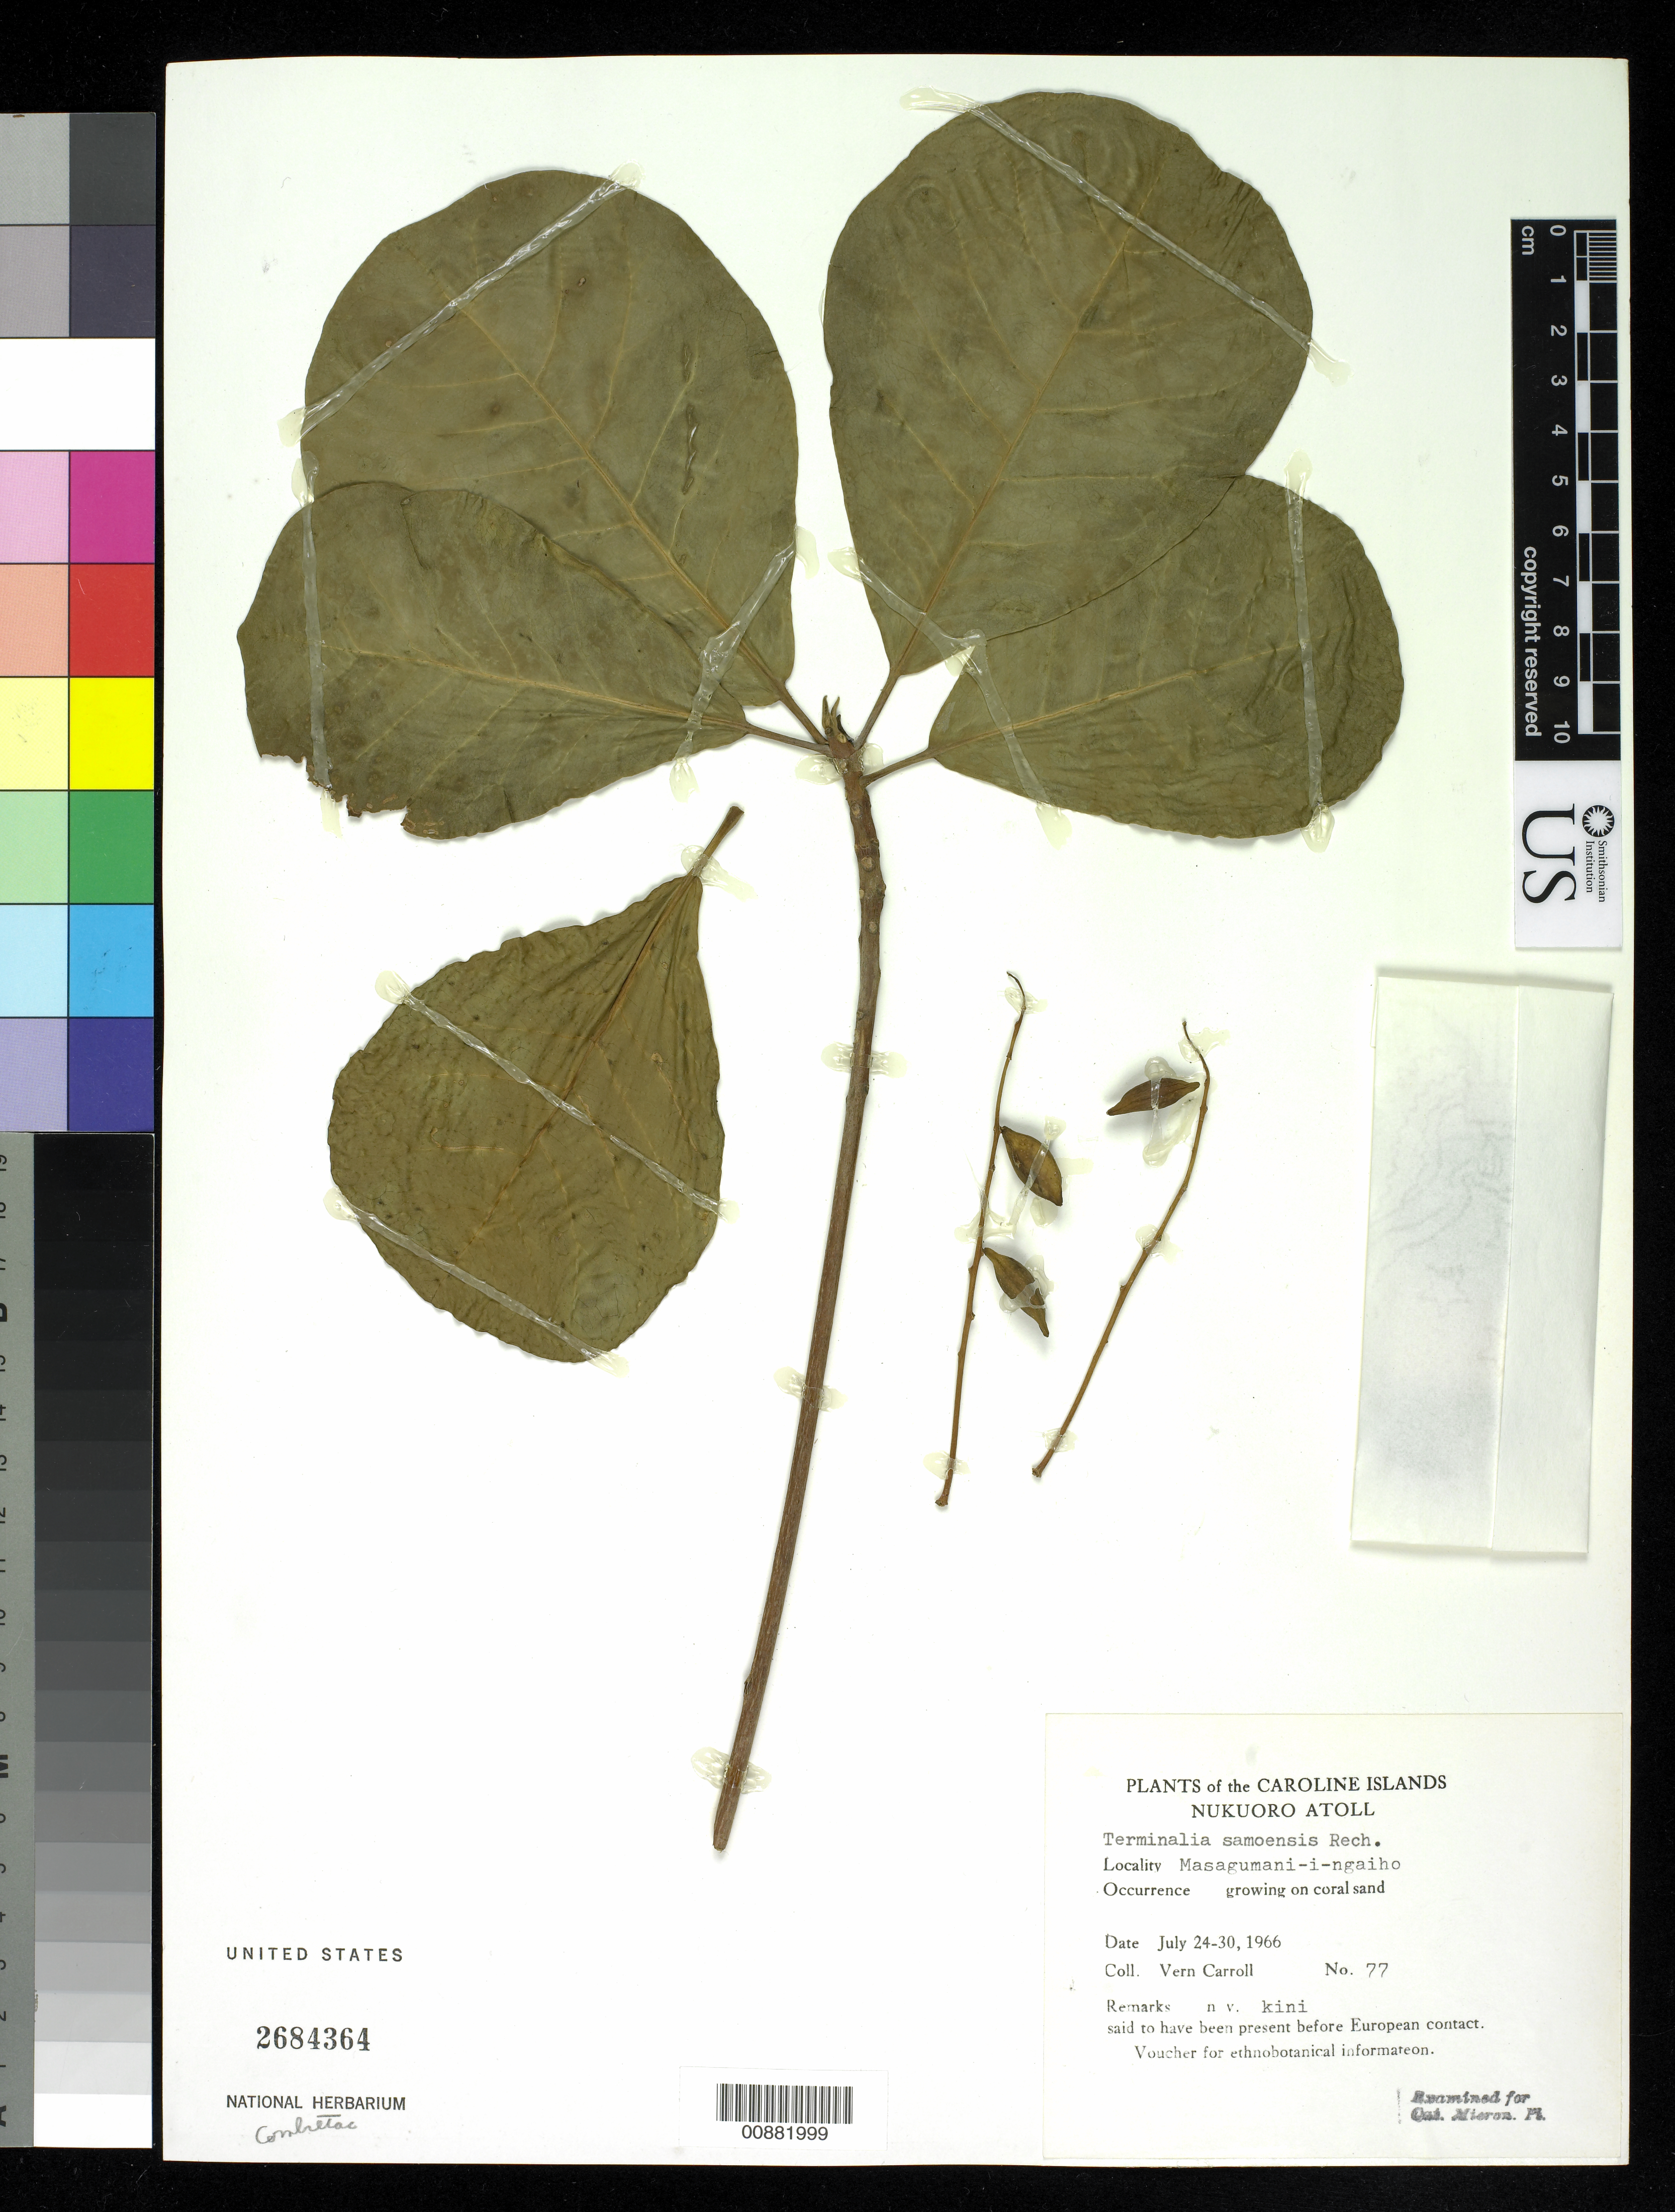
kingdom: Plantae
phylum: Tracheophyta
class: Magnoliopsida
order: Myrtales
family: Combretaceae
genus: Terminalia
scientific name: Terminalia samoensis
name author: Rech.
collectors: V. Carroll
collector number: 77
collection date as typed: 24 Jul 1966 to 30 Jul 1966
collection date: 1966-07-24/1966-07-30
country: Micronesia, Federated States of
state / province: Pohnpei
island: Nukuoro Atoll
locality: Masagumani-i-ngaiho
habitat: growing on coral sand.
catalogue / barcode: US 2684364